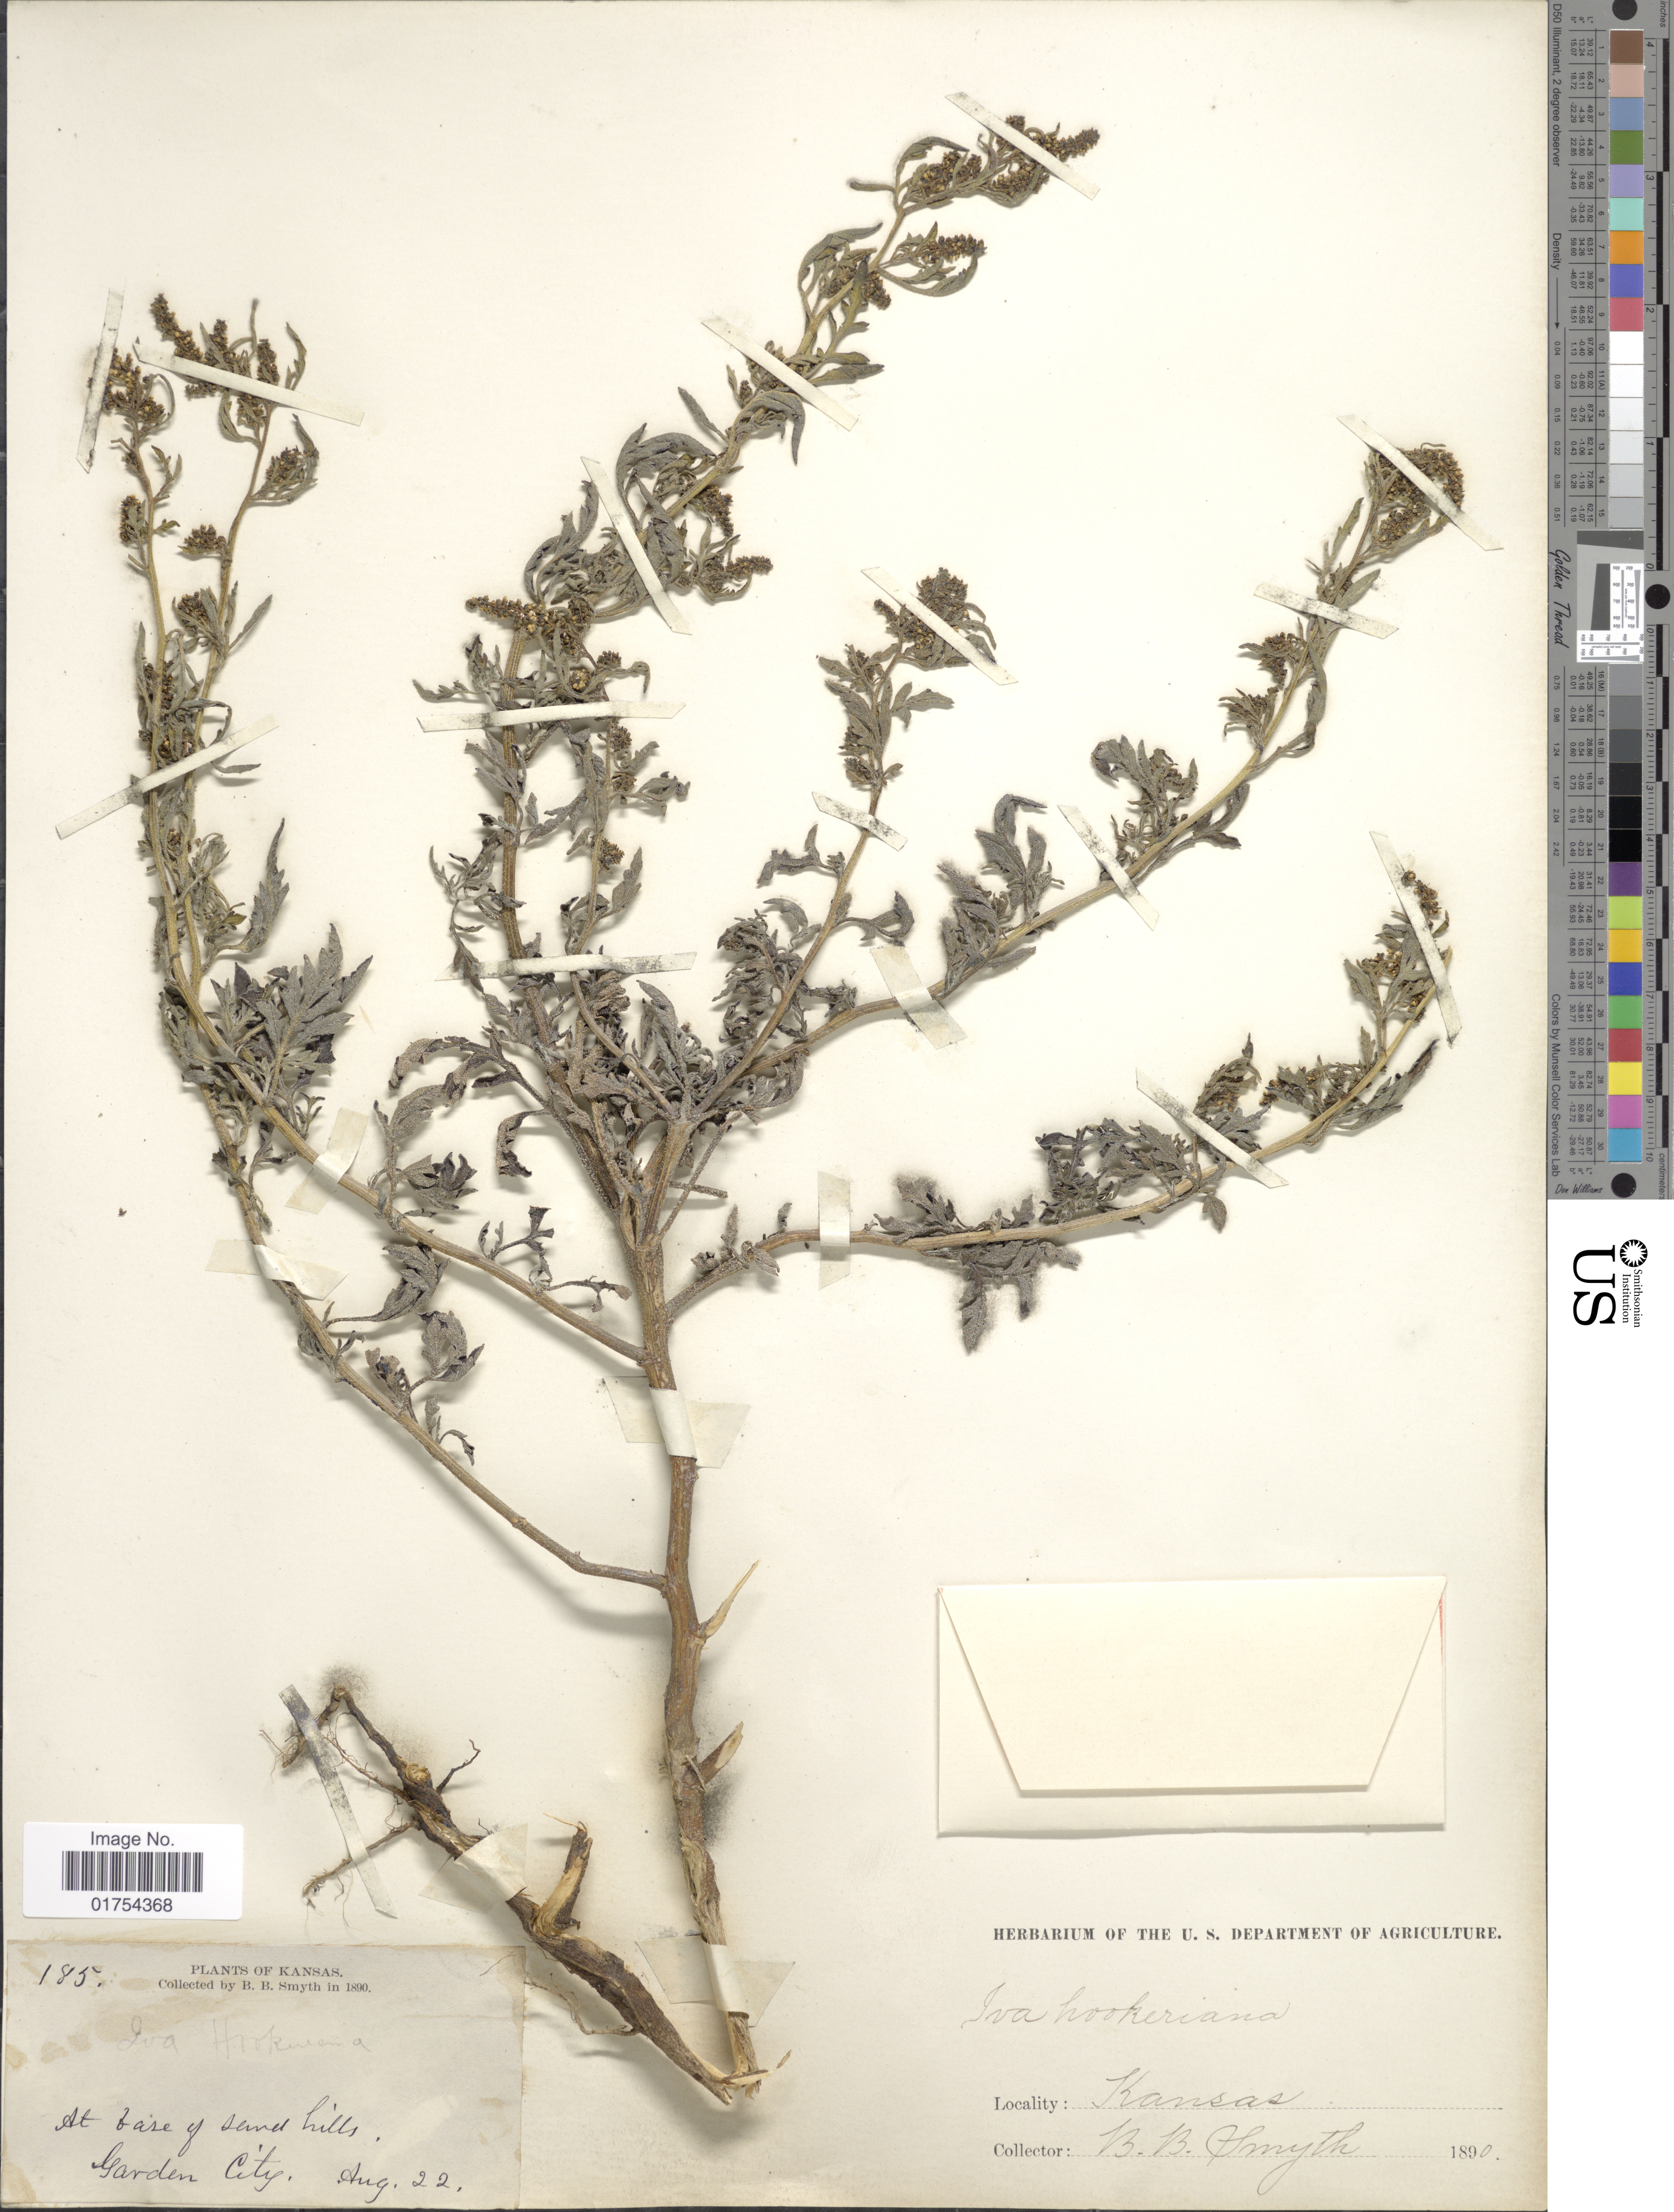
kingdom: Plantae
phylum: Tracheophyta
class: Magnoliopsida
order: Asterales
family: Asteraceae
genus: Franseria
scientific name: Franseria acanthicarpa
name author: Coville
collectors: B. Smyth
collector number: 185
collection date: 1890-08-22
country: United States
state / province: Kansas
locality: Base of sand hills, Garden City